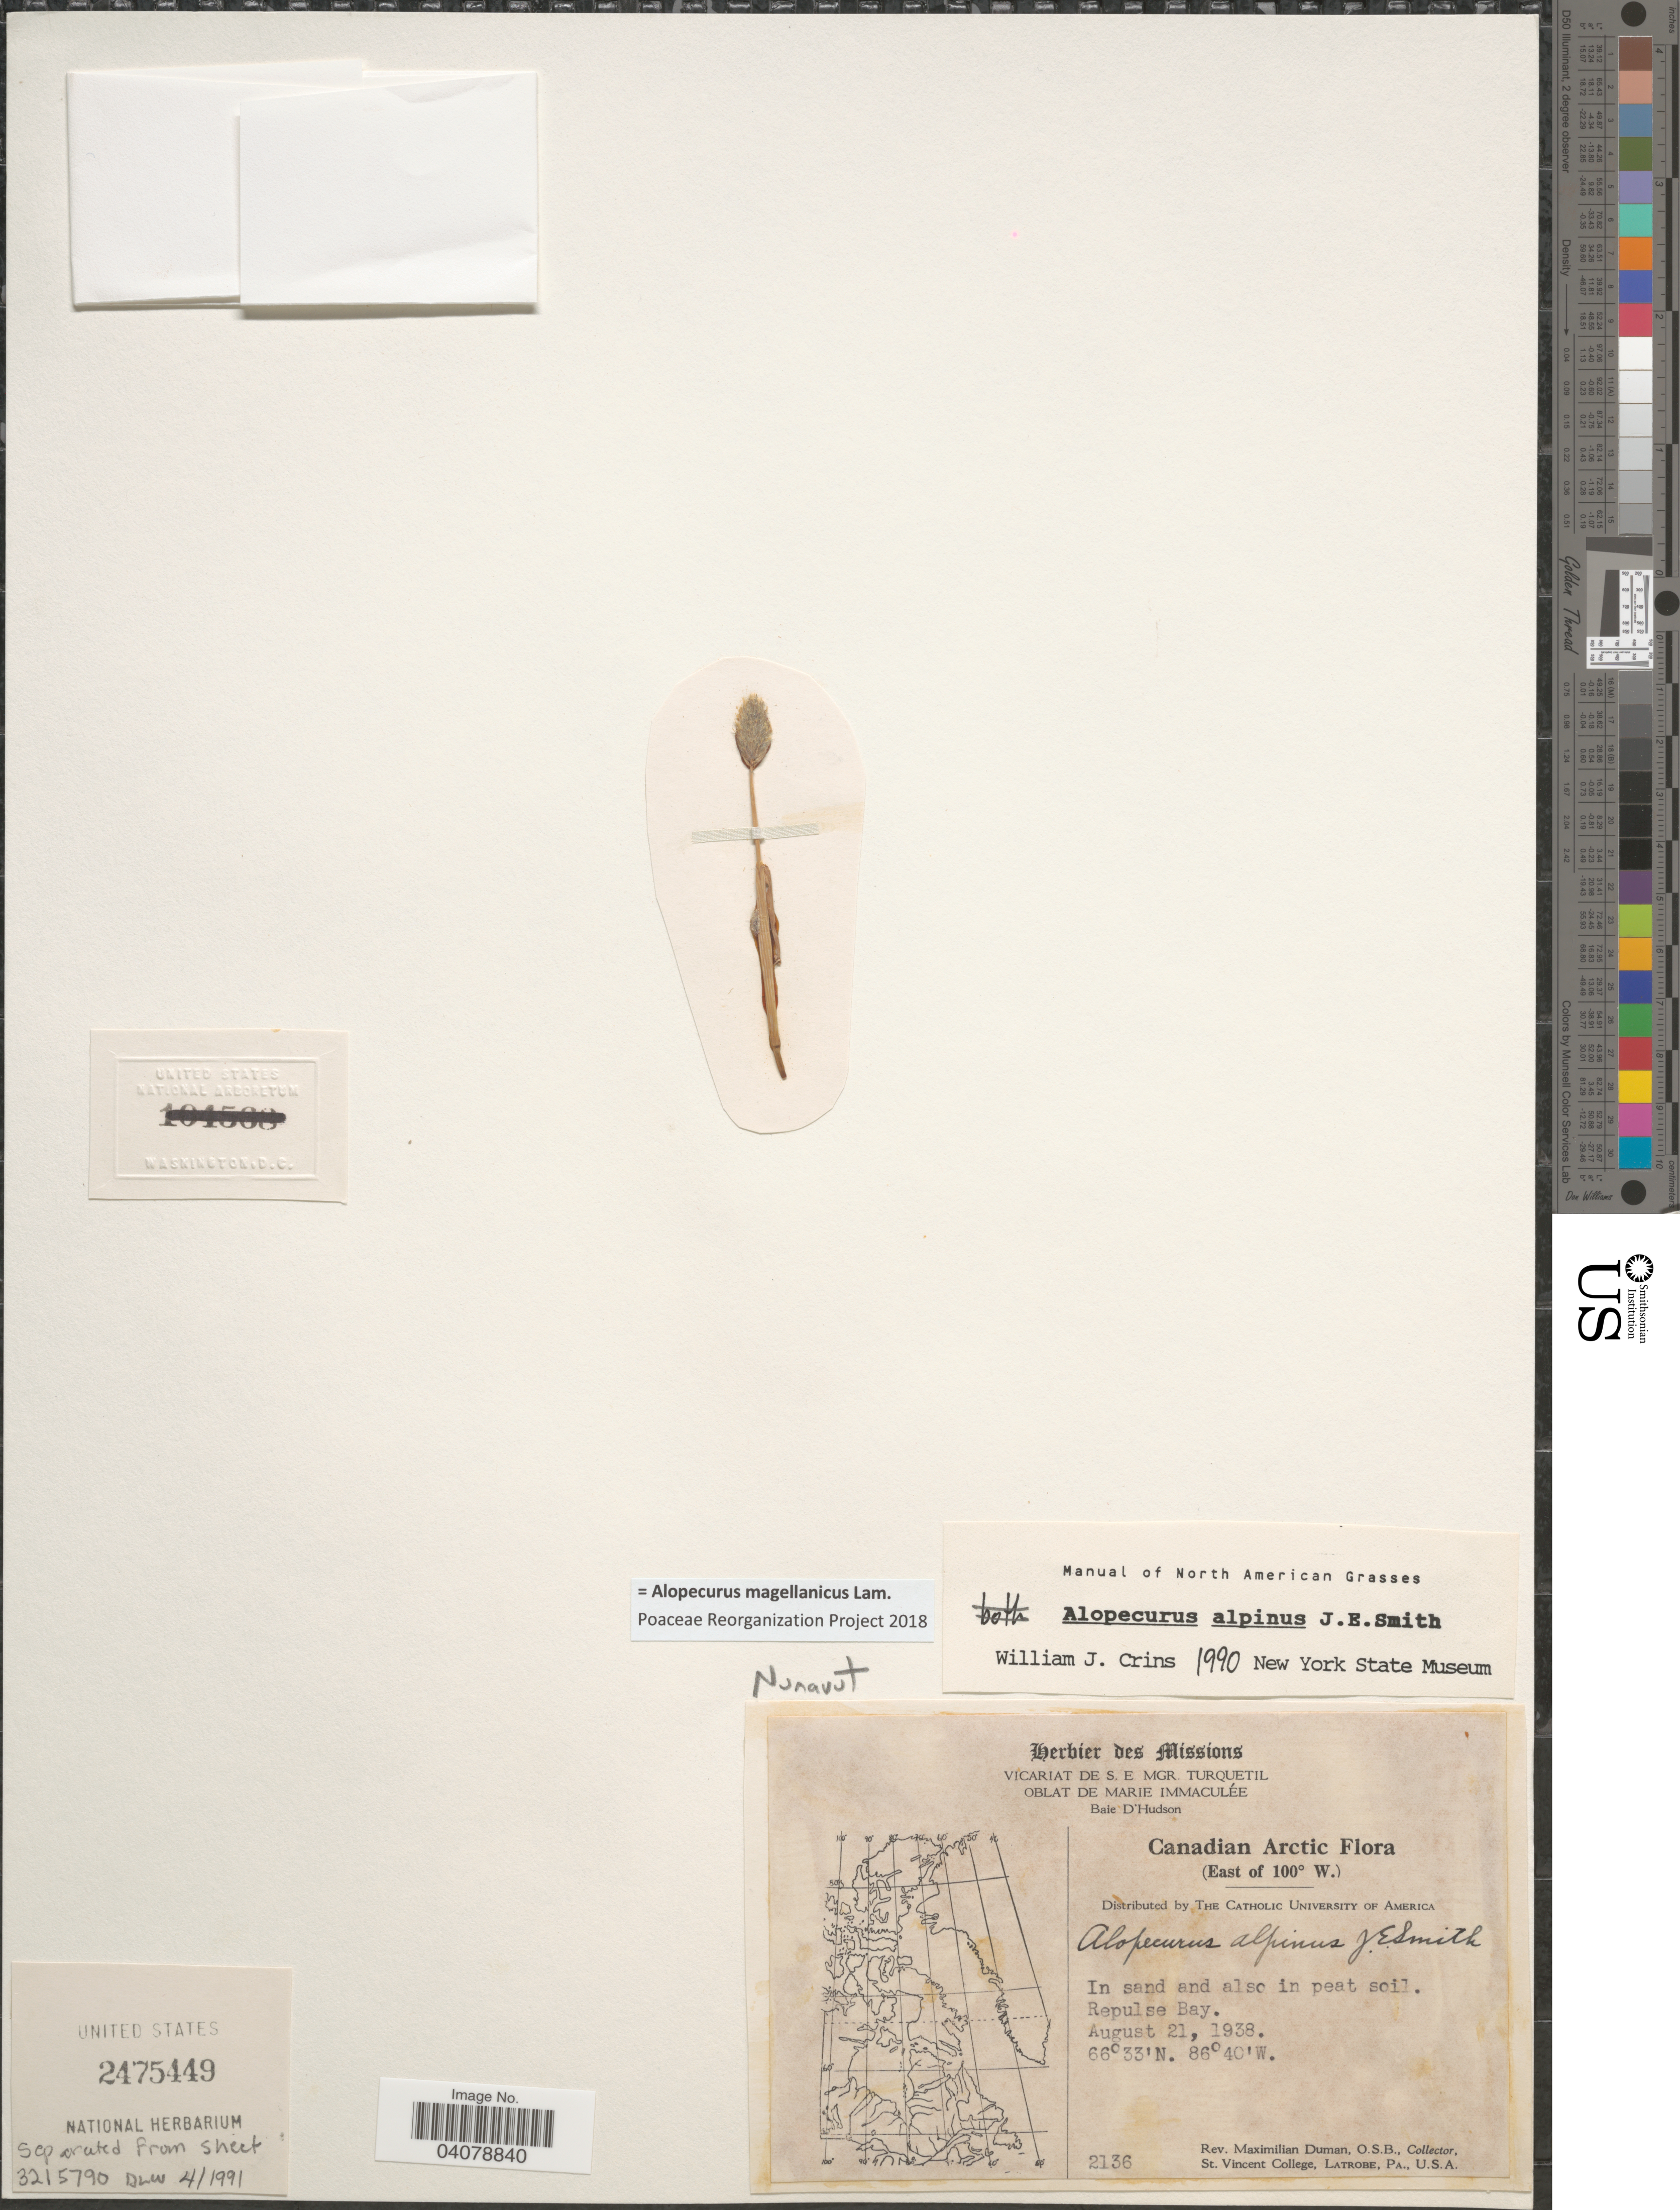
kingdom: Plantae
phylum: Tracheophyta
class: Liliopsida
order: Poales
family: Poaceae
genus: Alopecurus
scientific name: Alopecurus magellanicus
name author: Lam.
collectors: M. Duman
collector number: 2136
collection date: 1938-08-21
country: Canada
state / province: Nunavut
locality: Canadian Arctic. (East of 100° W.) Repulse Bay.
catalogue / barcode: US 2475449